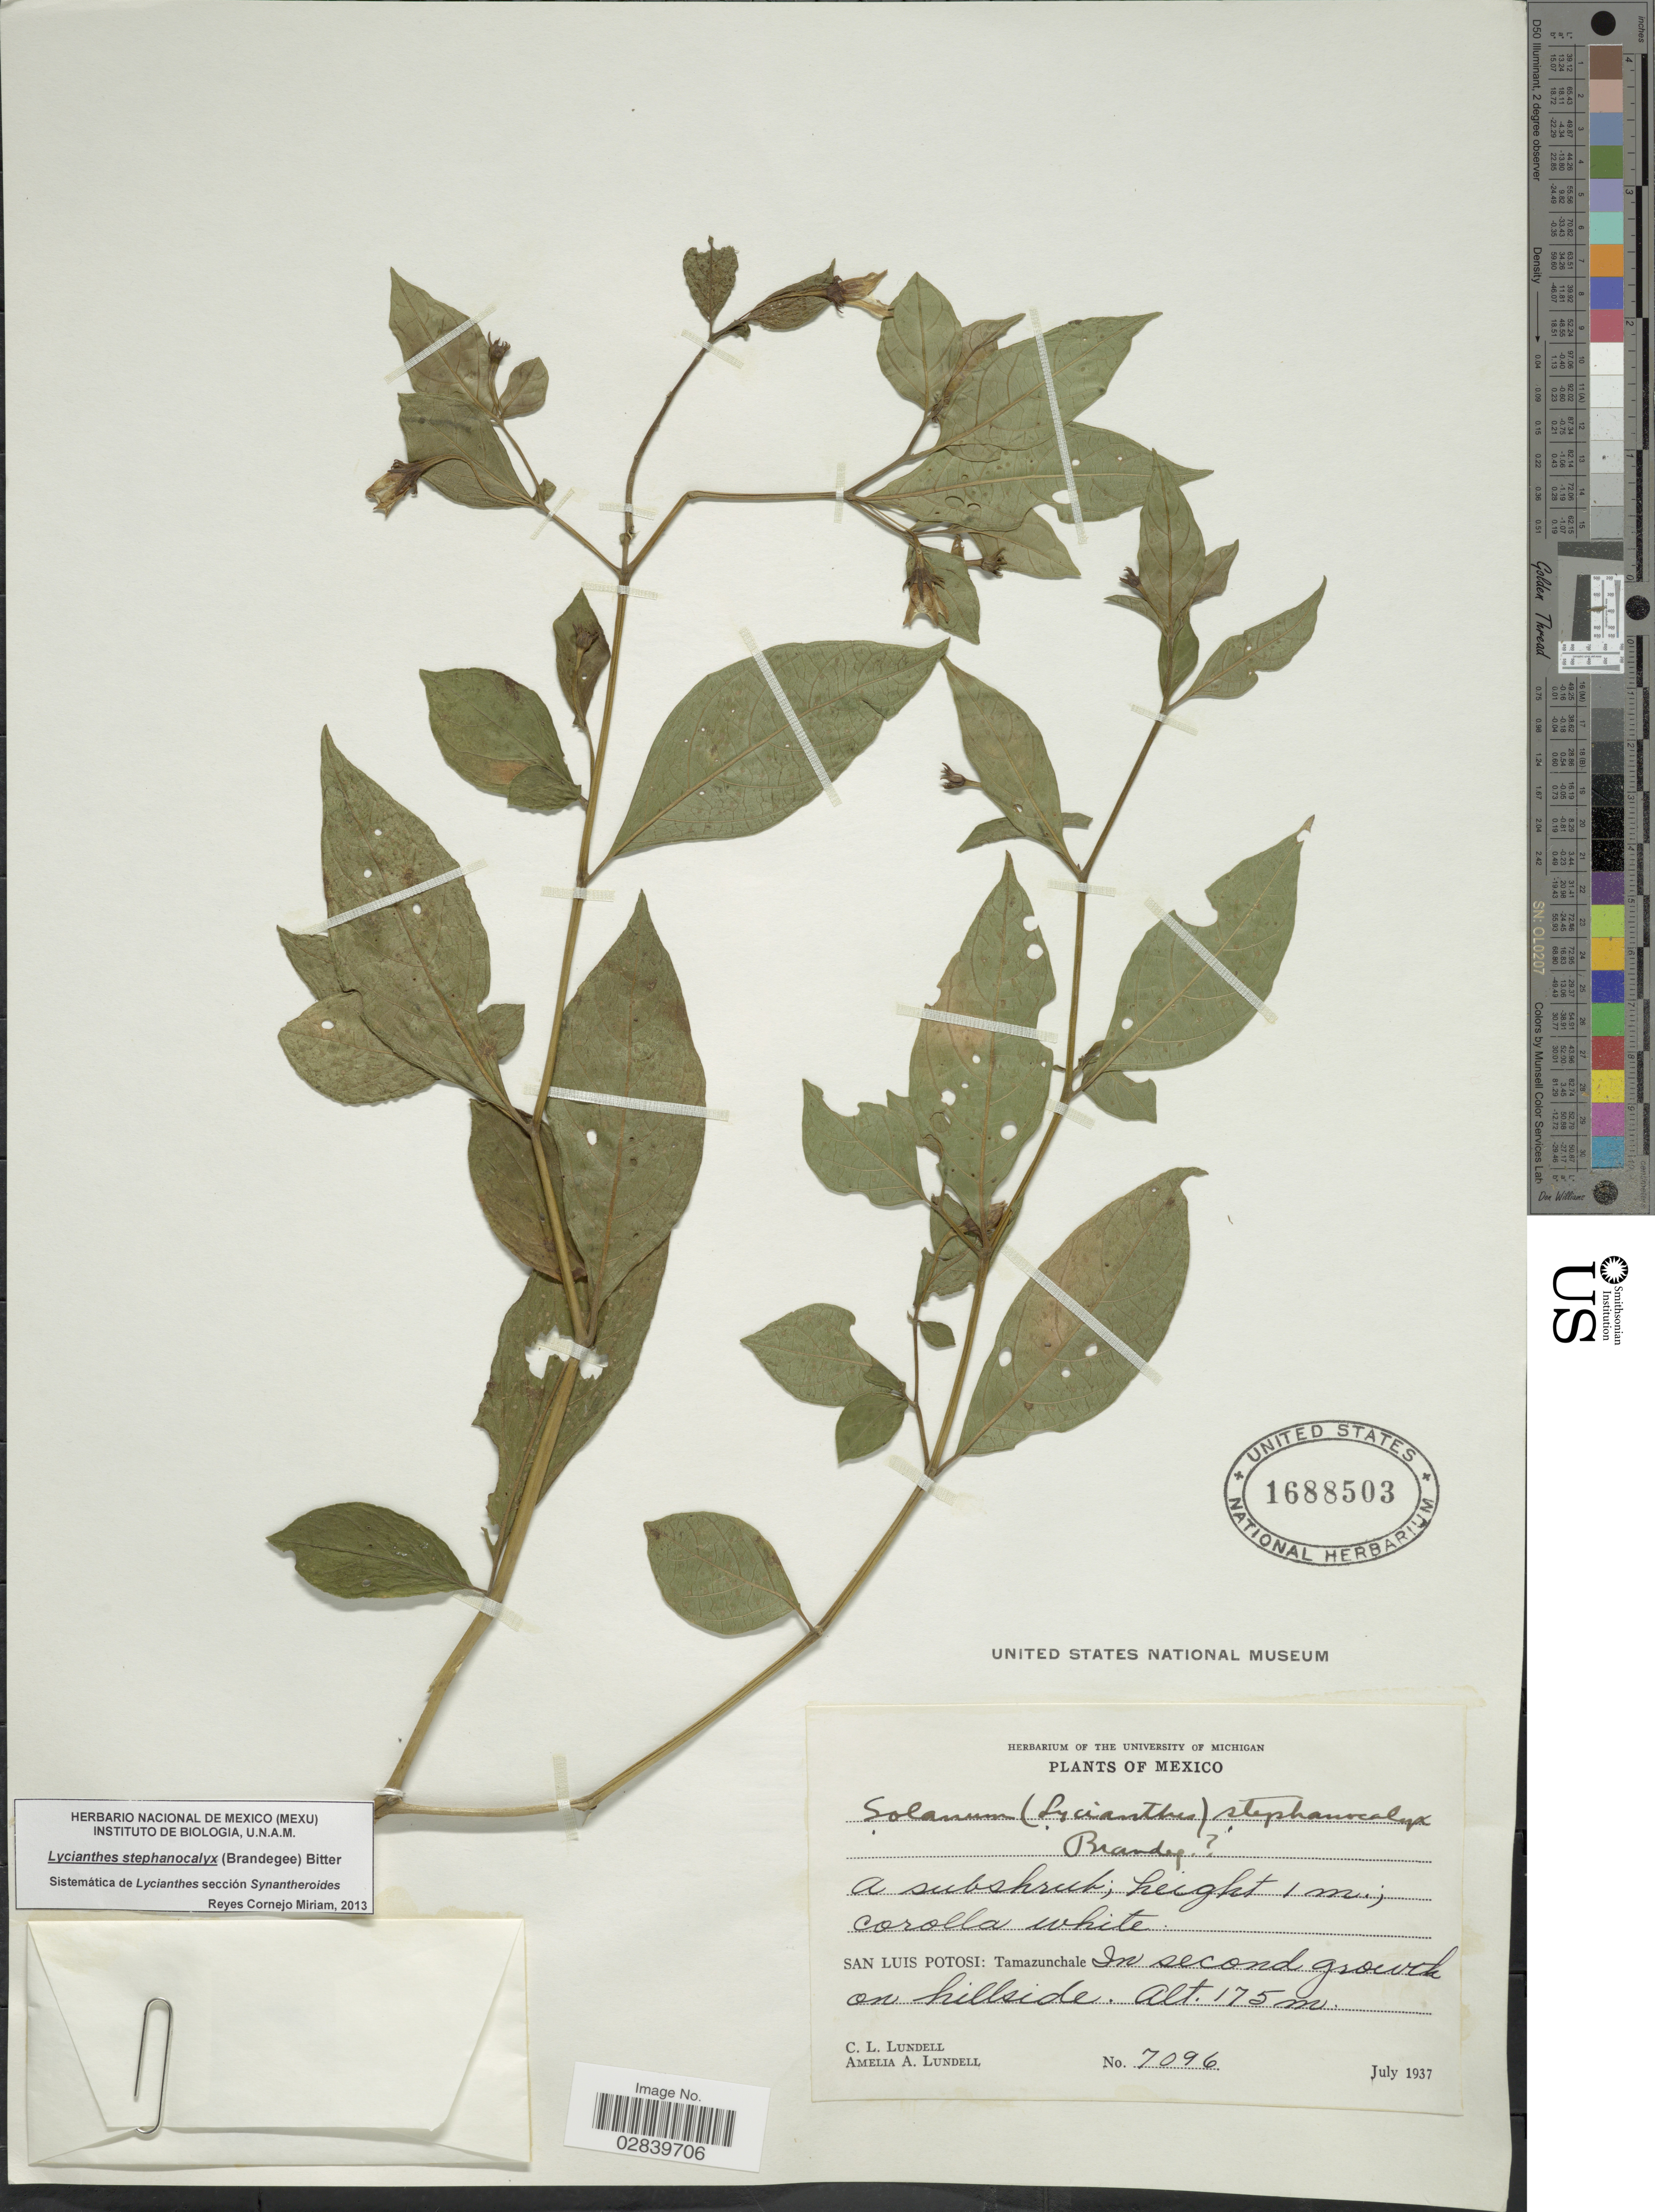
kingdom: Plantae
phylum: Tracheophyta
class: Magnoliopsida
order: Solanales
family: Solanaceae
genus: Lycianthes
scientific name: Lycianthes stephanocalyx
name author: (Brandegee) Bitter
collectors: C. L. Lundell & A. A. Lundell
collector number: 7096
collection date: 1937-07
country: Mexico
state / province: San Luis Potosí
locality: Tamazunchale.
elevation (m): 175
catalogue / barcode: US 1688503